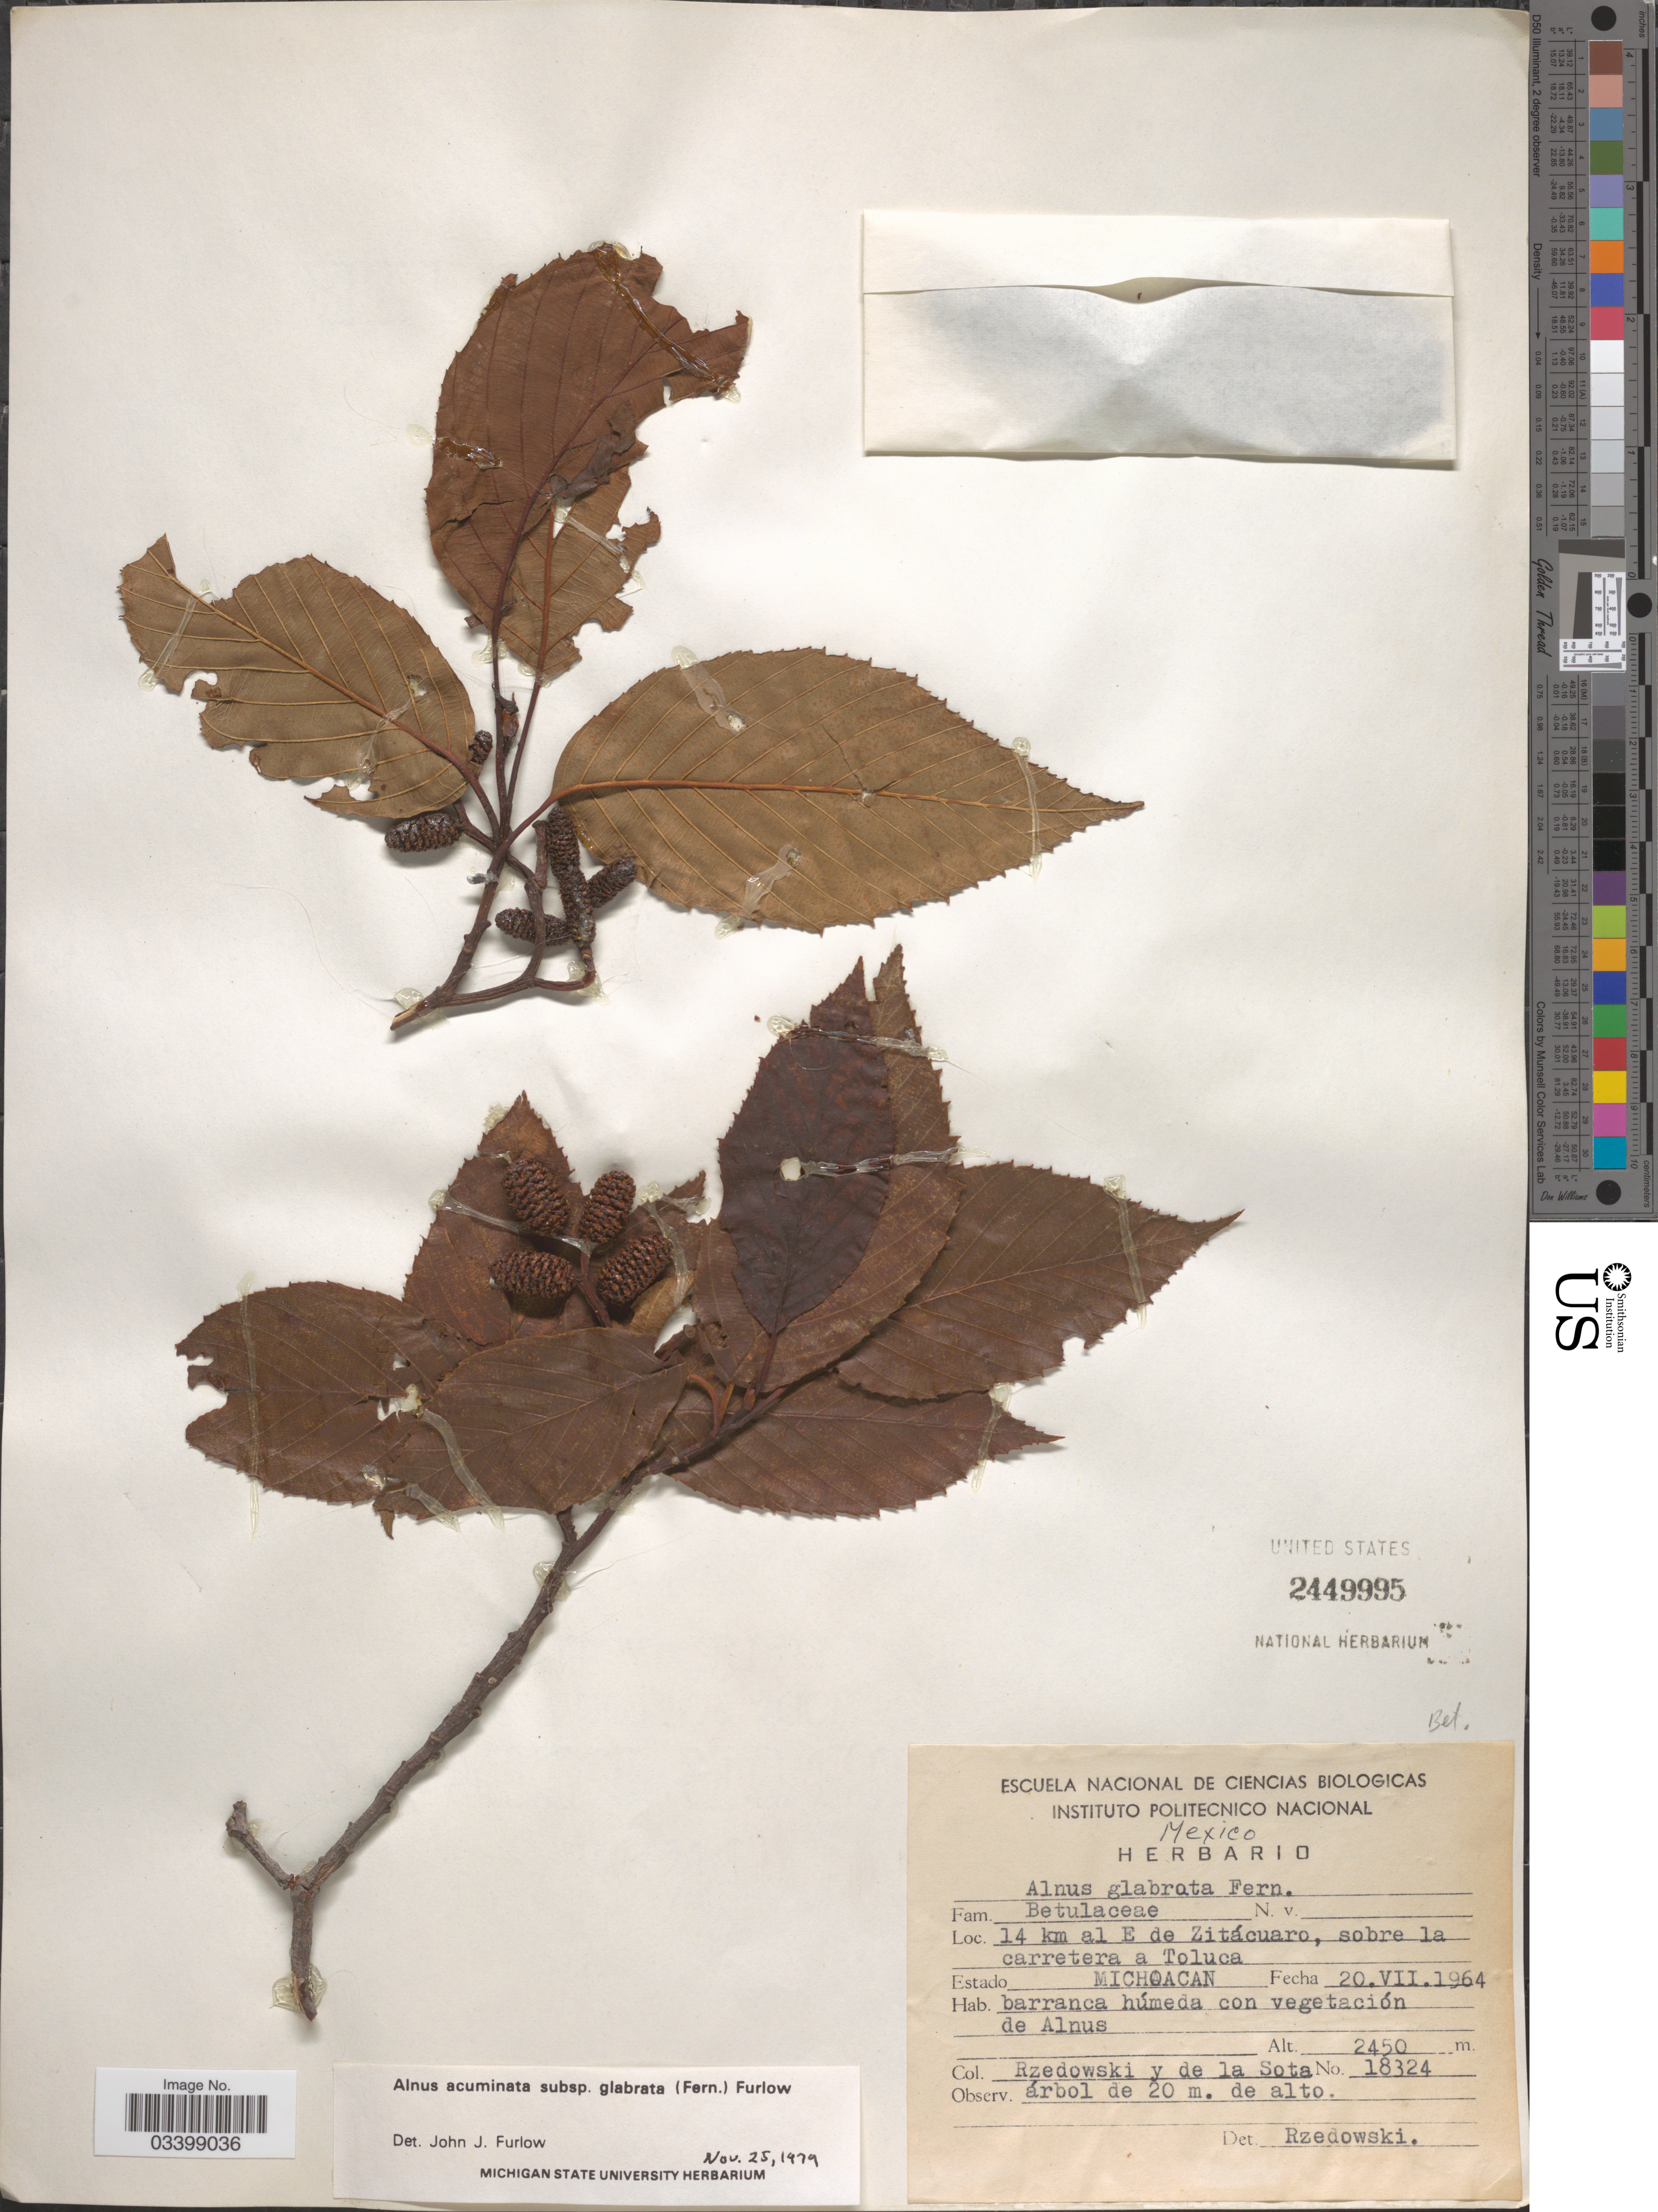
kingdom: Plantae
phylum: Tracheophyta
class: Magnoliopsida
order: Fagales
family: Betulaceae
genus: Alnus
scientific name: Alnus acuminata subsp. glabrata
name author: (Fernald) Furlow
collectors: Rzedowski, -- & de la Sota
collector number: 18324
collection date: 1964-07-20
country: Mexico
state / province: Michoacán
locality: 14 km al E de Zitácuaro, sobre la carretera a Toluca.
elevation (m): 2450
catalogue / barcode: US 2449995